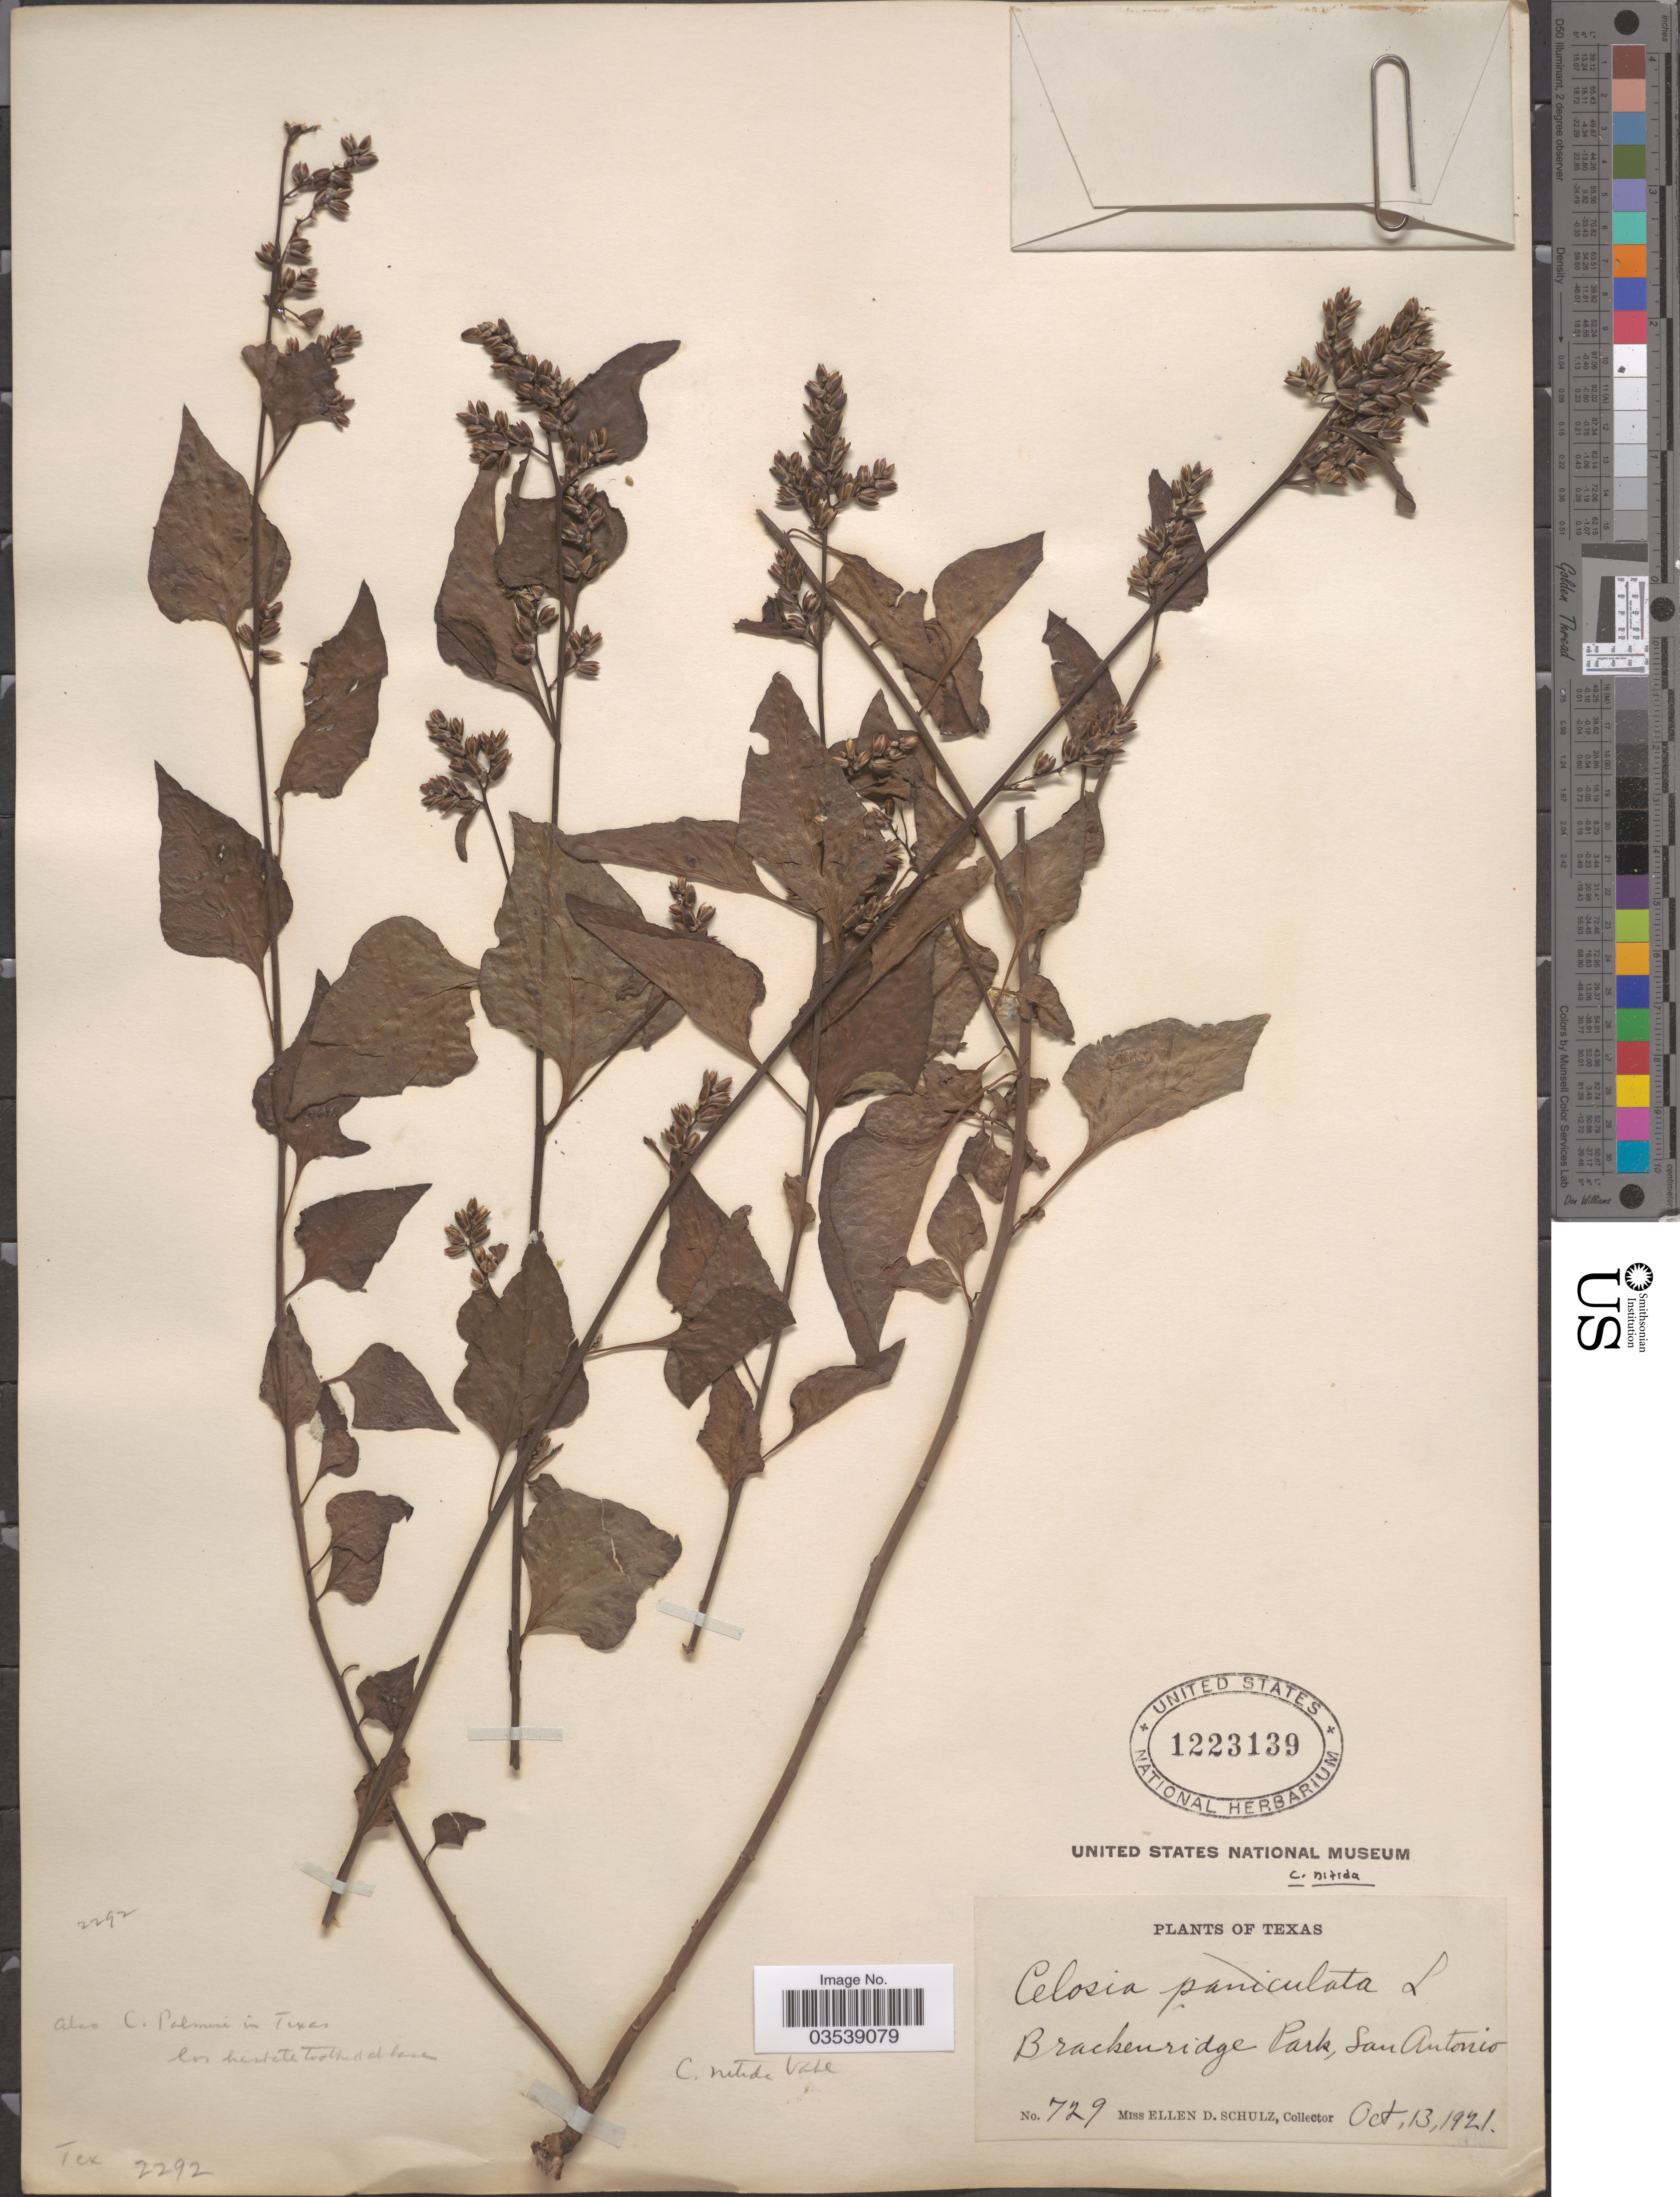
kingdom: Plantae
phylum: Tracheophyta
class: Magnoliopsida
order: Caryophyllales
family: Amaranthaceae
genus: Celosia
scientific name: Celosia nitida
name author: Vahl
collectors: E. D. Schulz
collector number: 729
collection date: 1921-10-13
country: United States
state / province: Texas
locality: Brackenridge Park, San Antonio.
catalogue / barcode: US 1223139